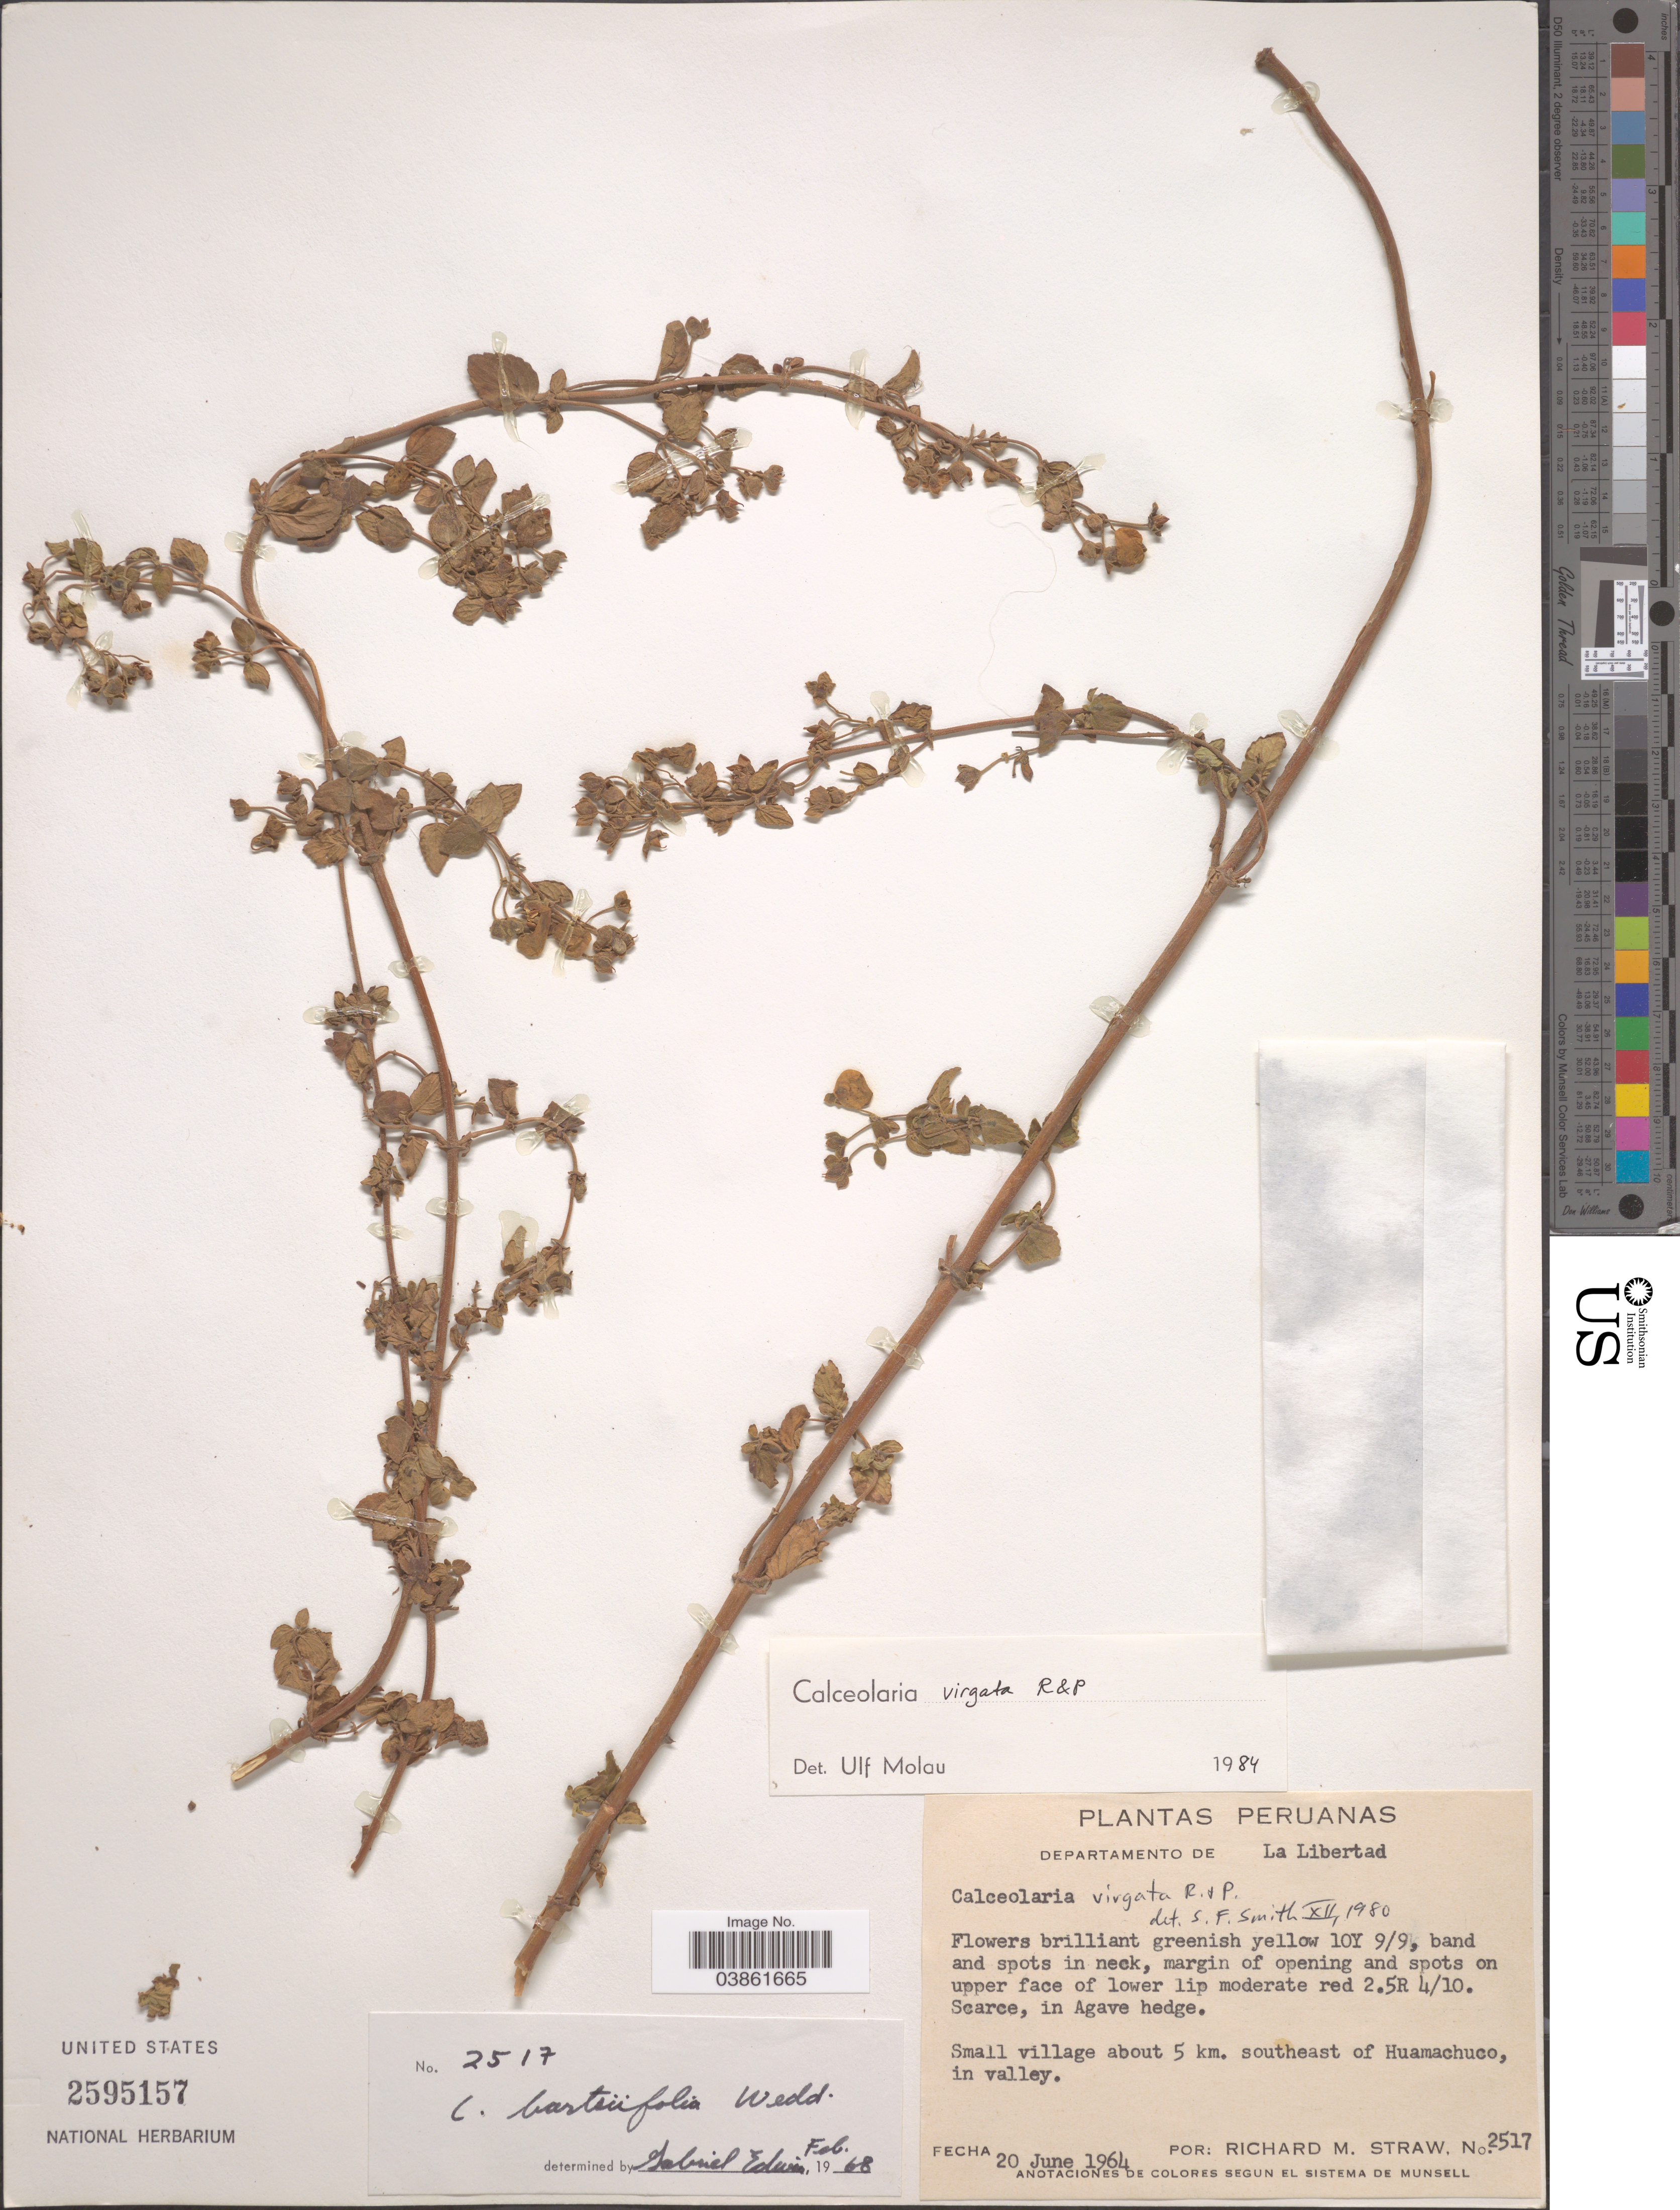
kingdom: Plantae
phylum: Tracheophyta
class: Magnoliopsida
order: Lamiales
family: Calceolariaceae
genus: Calceolaria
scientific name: Calceolaria virgata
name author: Ruiz & Pav.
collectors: R. M. Straw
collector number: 2517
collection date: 1964-06-20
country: Peru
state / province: La Libertad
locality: Departamento de La Libertad. Small village about 5 km. southeast of Huamachuco, in valley.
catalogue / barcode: US 2595157